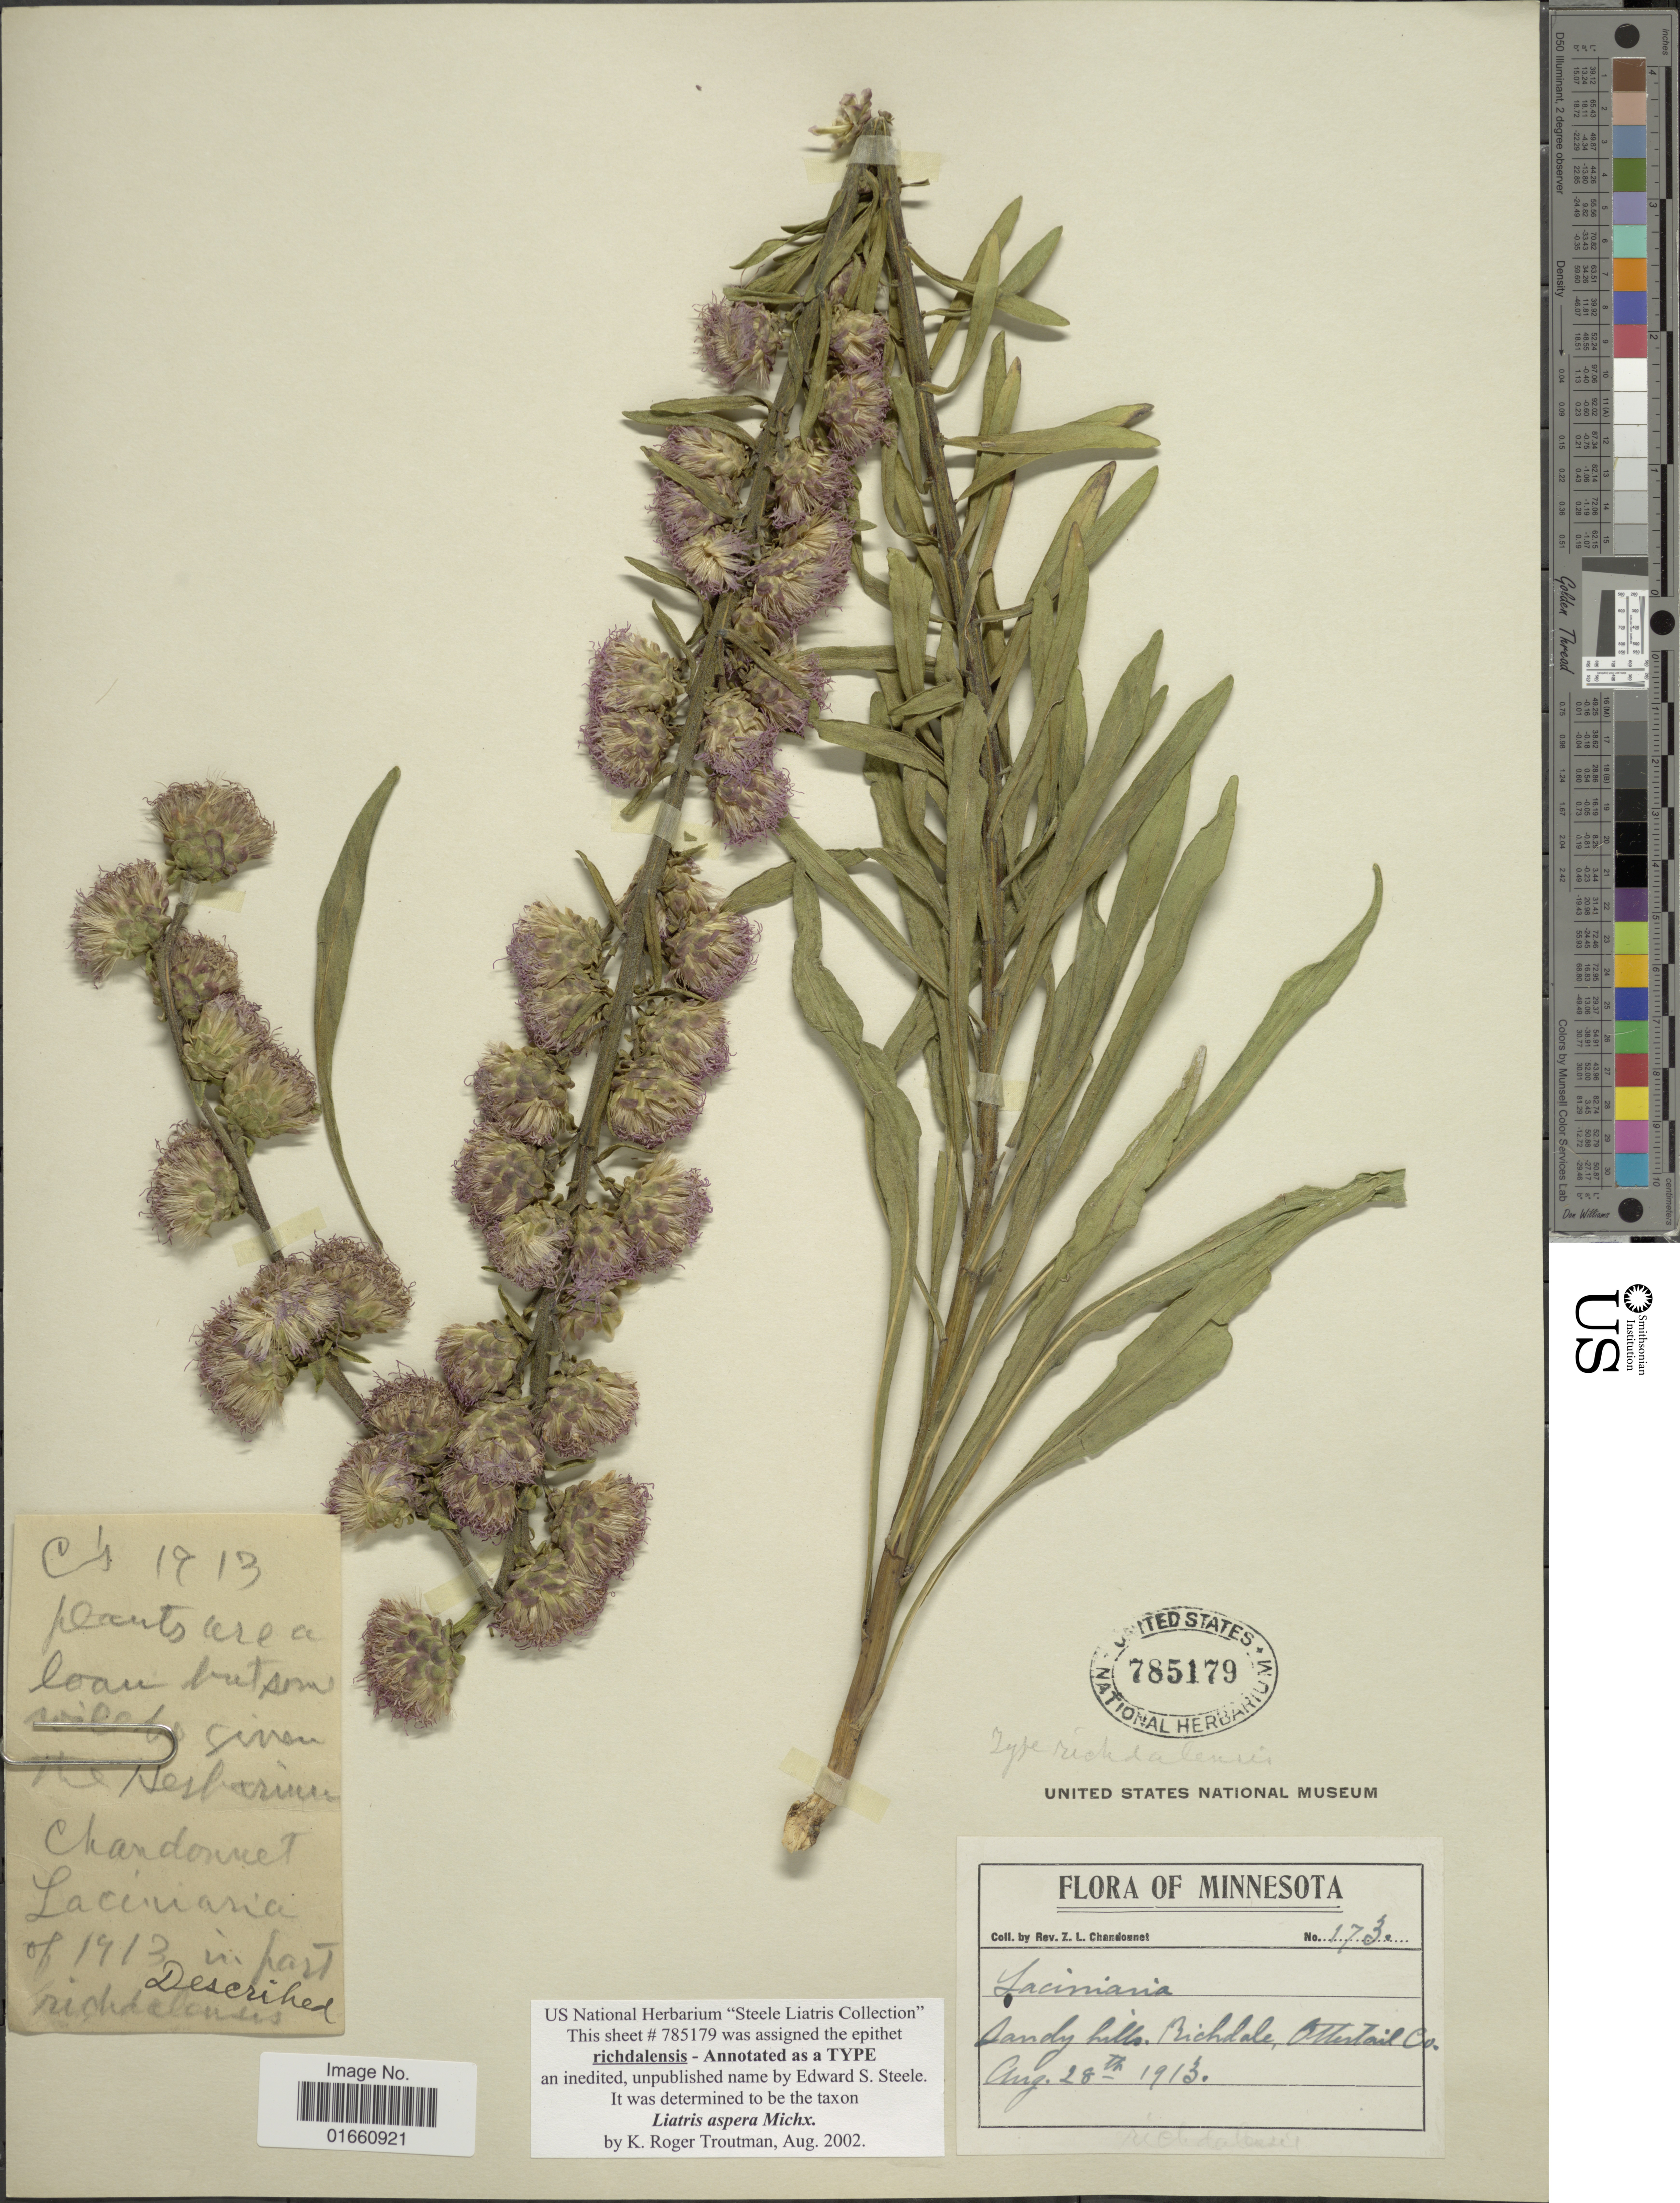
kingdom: Plantae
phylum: Tracheophyta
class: Magnoliopsida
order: Asterales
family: Asteraceae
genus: Liatris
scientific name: Liatris aspera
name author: Michx.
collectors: Z. Chandonnet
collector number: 173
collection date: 1913-08-28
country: United States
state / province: Minnesota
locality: Richdale, Otter tail Co.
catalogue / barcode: US 785179